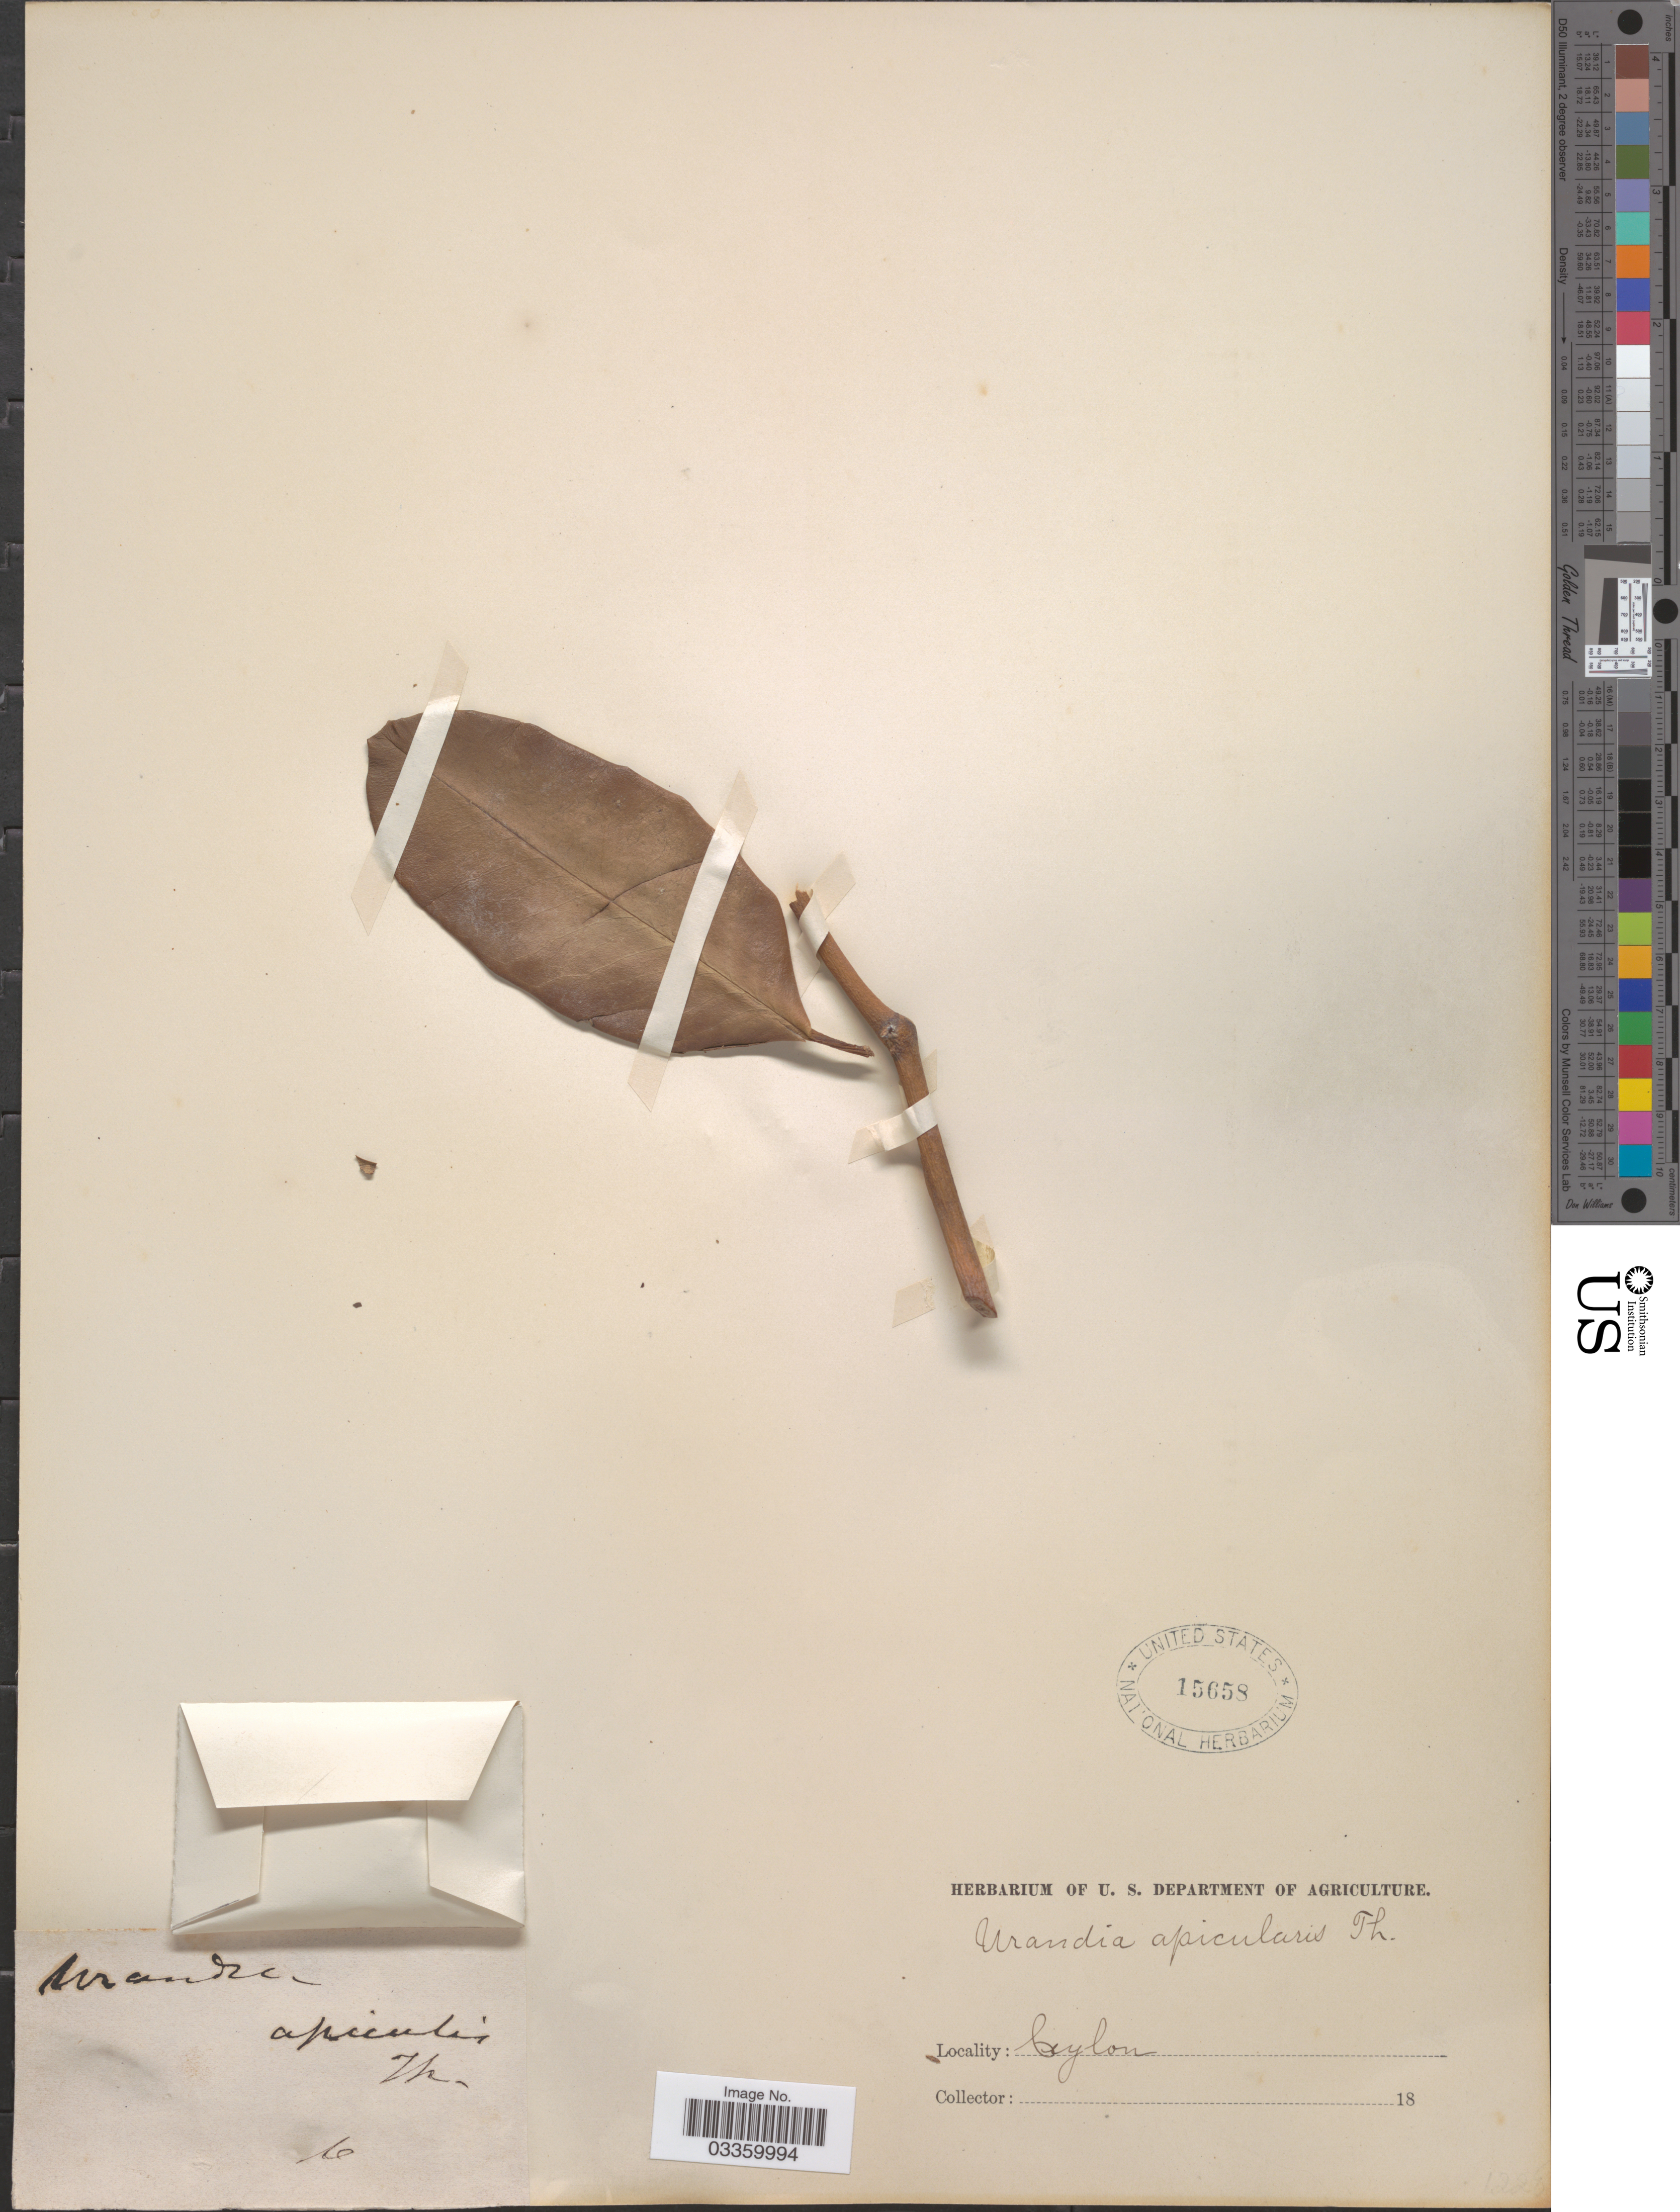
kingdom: Plantae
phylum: Tracheophyta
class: Magnoliopsida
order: Cardiopteridales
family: Stemonuraceae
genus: Stemonurus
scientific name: Stemonurus apicalis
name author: (Thwaites) Miers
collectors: Facchini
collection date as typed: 18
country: Sri Lanka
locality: Ceylon.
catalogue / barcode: US 15658